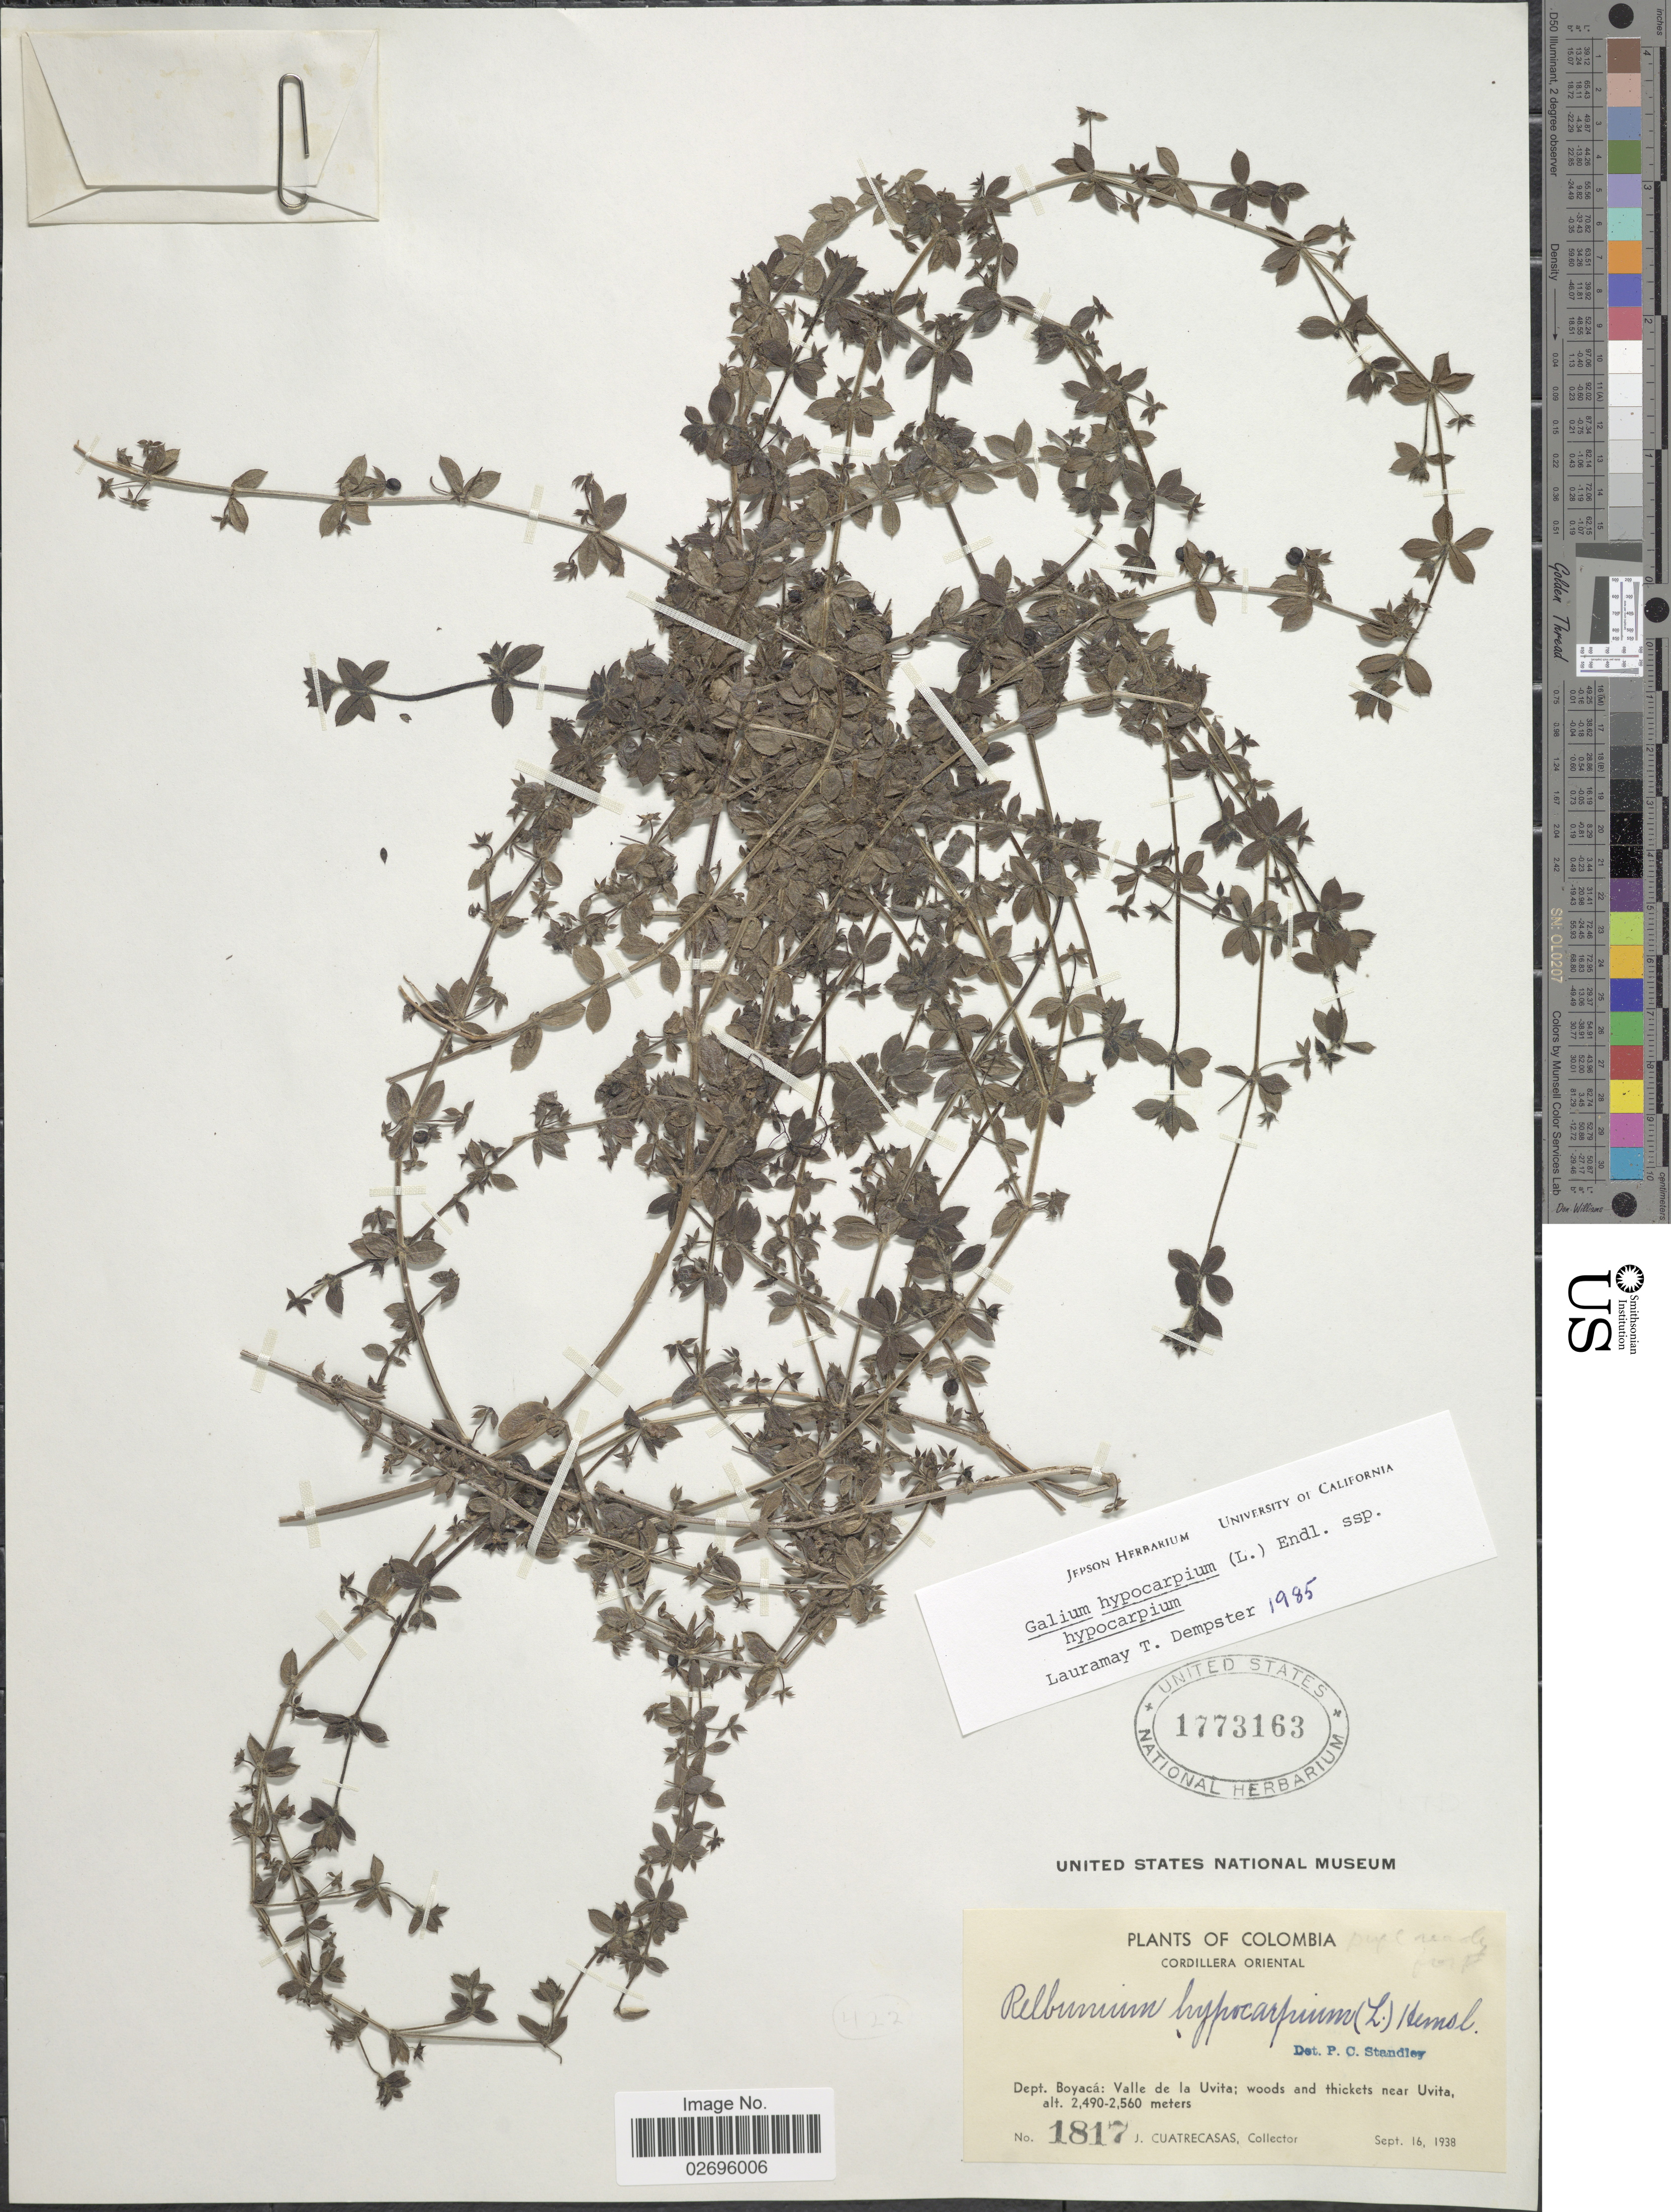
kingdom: Plantae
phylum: Tracheophyta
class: Magnoliopsida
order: Gentianales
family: Rubiaceae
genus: Galium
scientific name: Galium hypocarpium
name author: (L.) Endl. ex Griseb.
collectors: J. Cuatrecasas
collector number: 1817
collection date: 1938-09-16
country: Colombia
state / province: Boyacá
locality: Cordillera Oriental, Dept. Boyacá: valle de la Uvita; woods and thickets near Uvita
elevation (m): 2490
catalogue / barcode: US 1773163